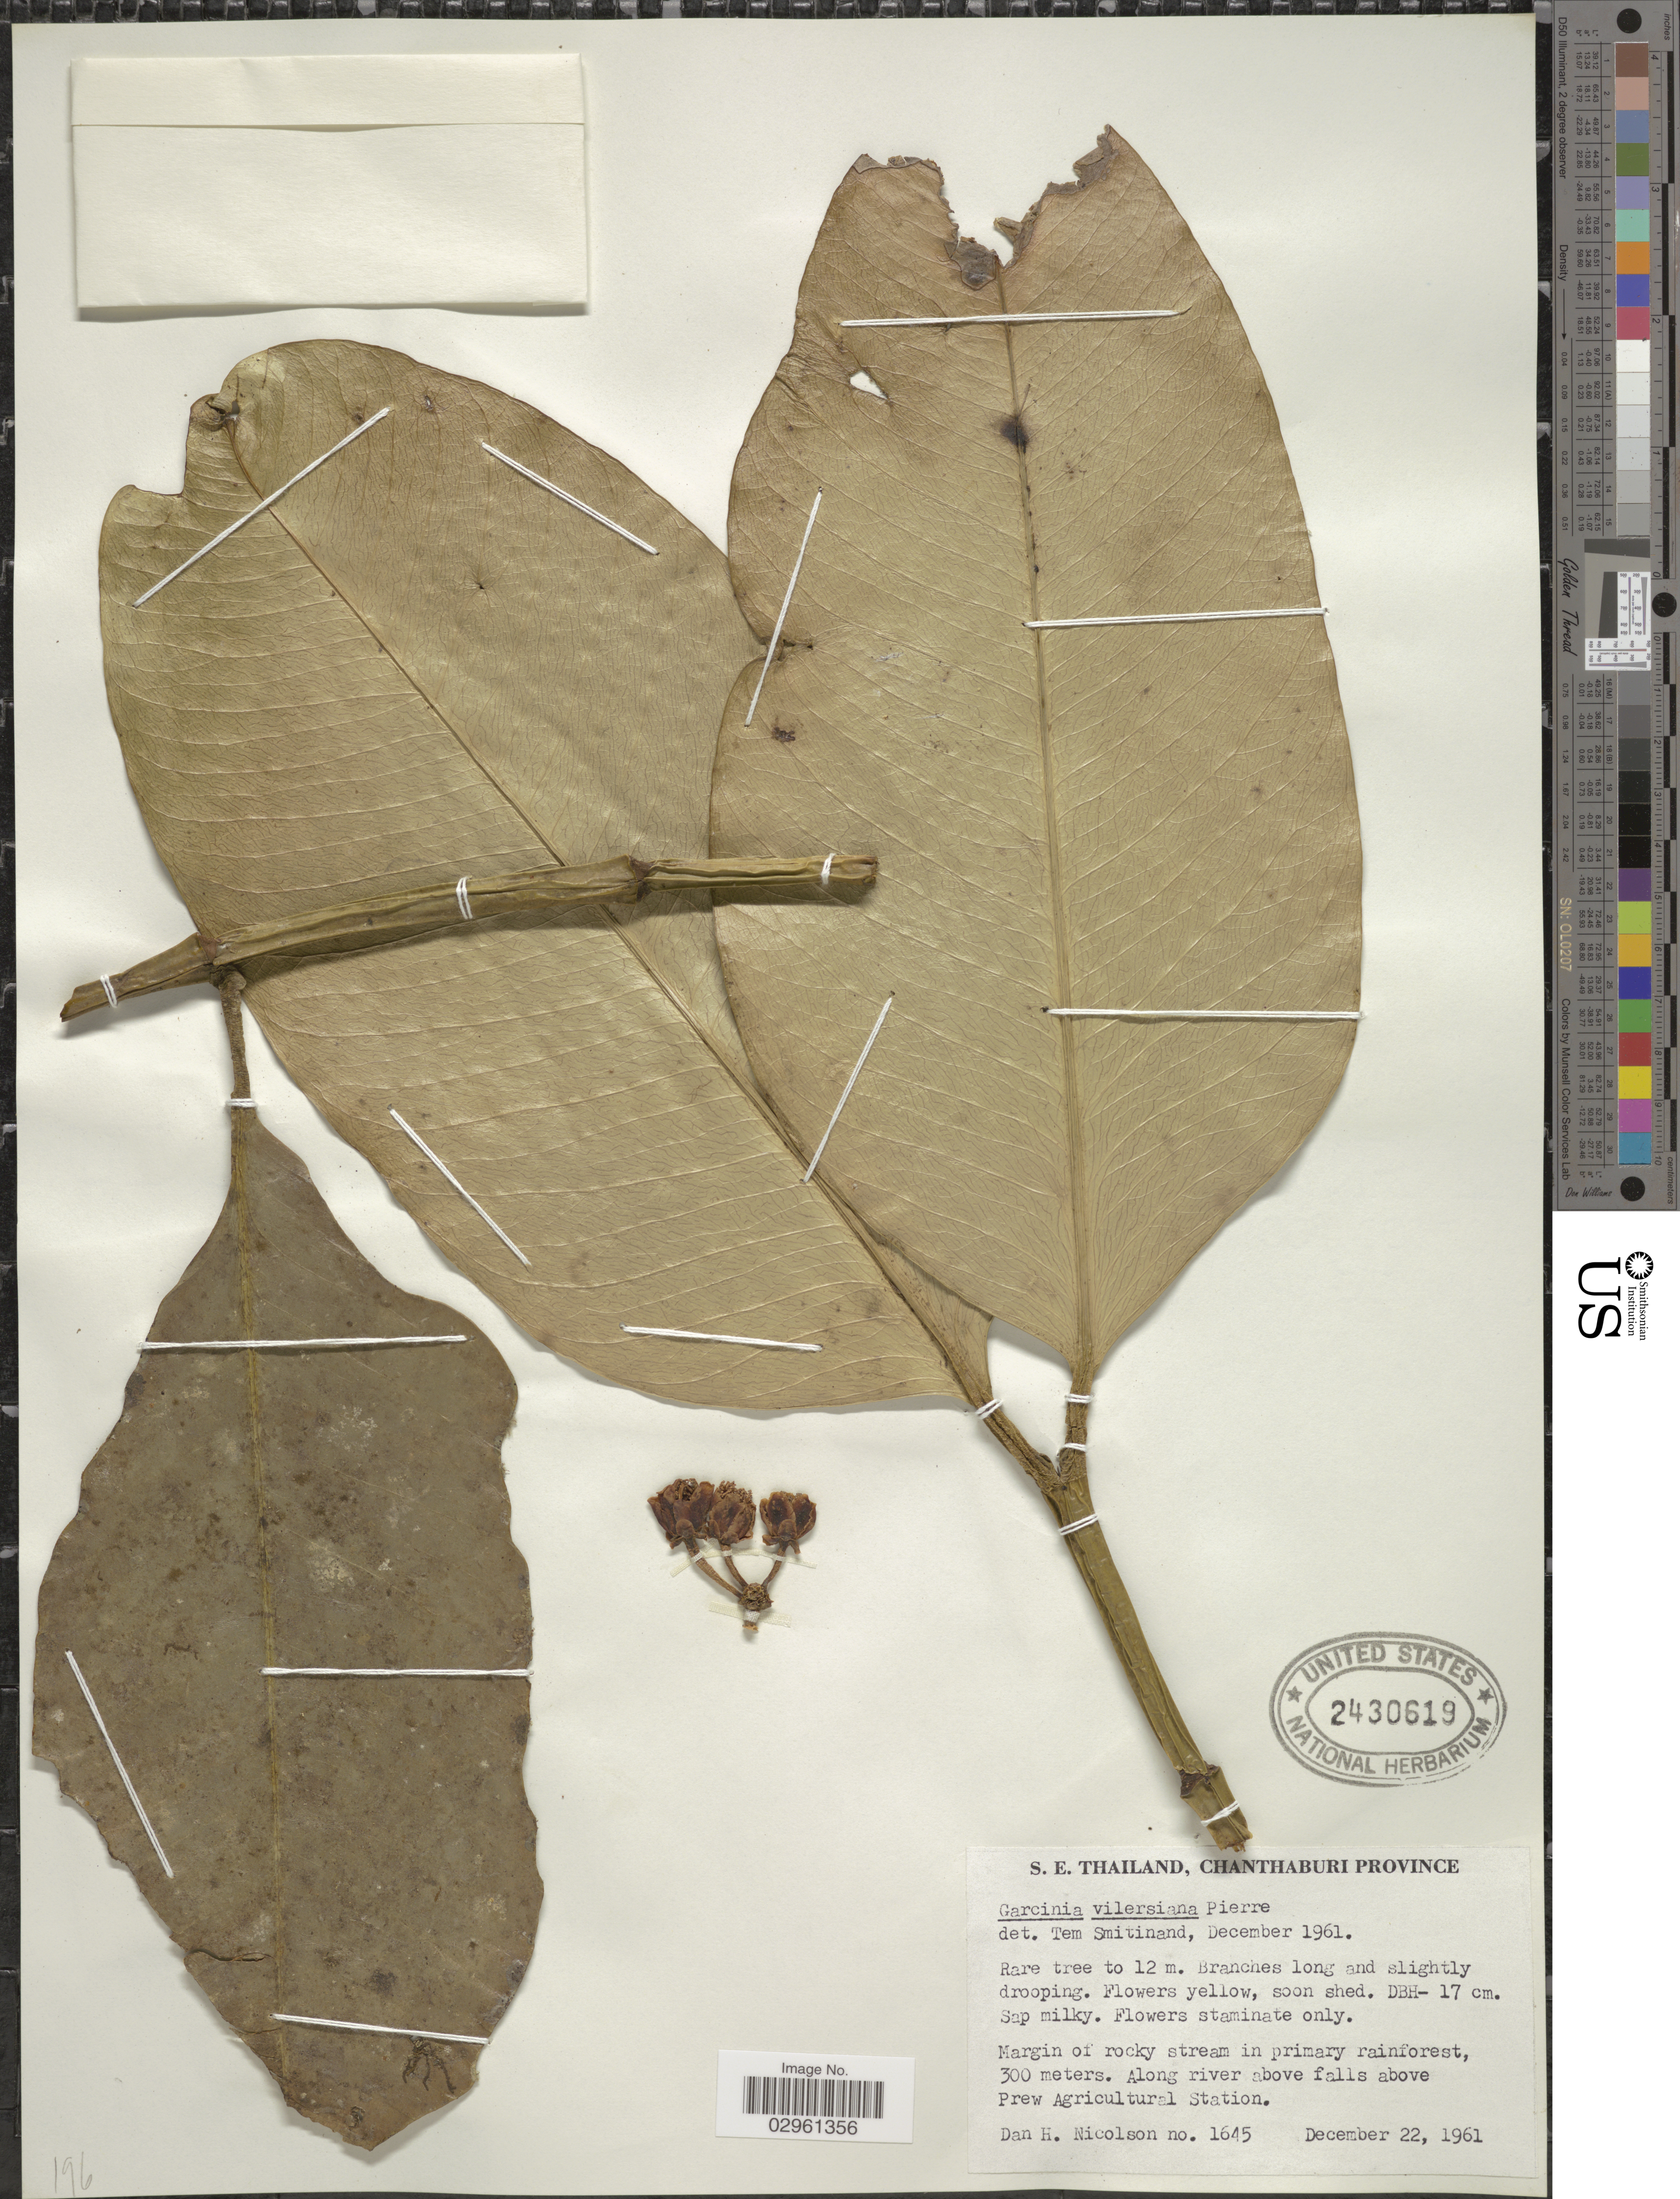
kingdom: Plantae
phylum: Tracheophyta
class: Magnoliopsida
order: Malpighiales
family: Clusiaceae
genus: Garcinia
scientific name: Garcinia vilersiana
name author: Pierre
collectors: D. H. Nicolson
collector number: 1645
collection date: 1961-12-22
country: Thailand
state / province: Chanthaburi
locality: S. E. Thailand. Margin of rocky stream in primary rainforest. Along river above falls above Prew Agricultural Station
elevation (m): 300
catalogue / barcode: US 2430619